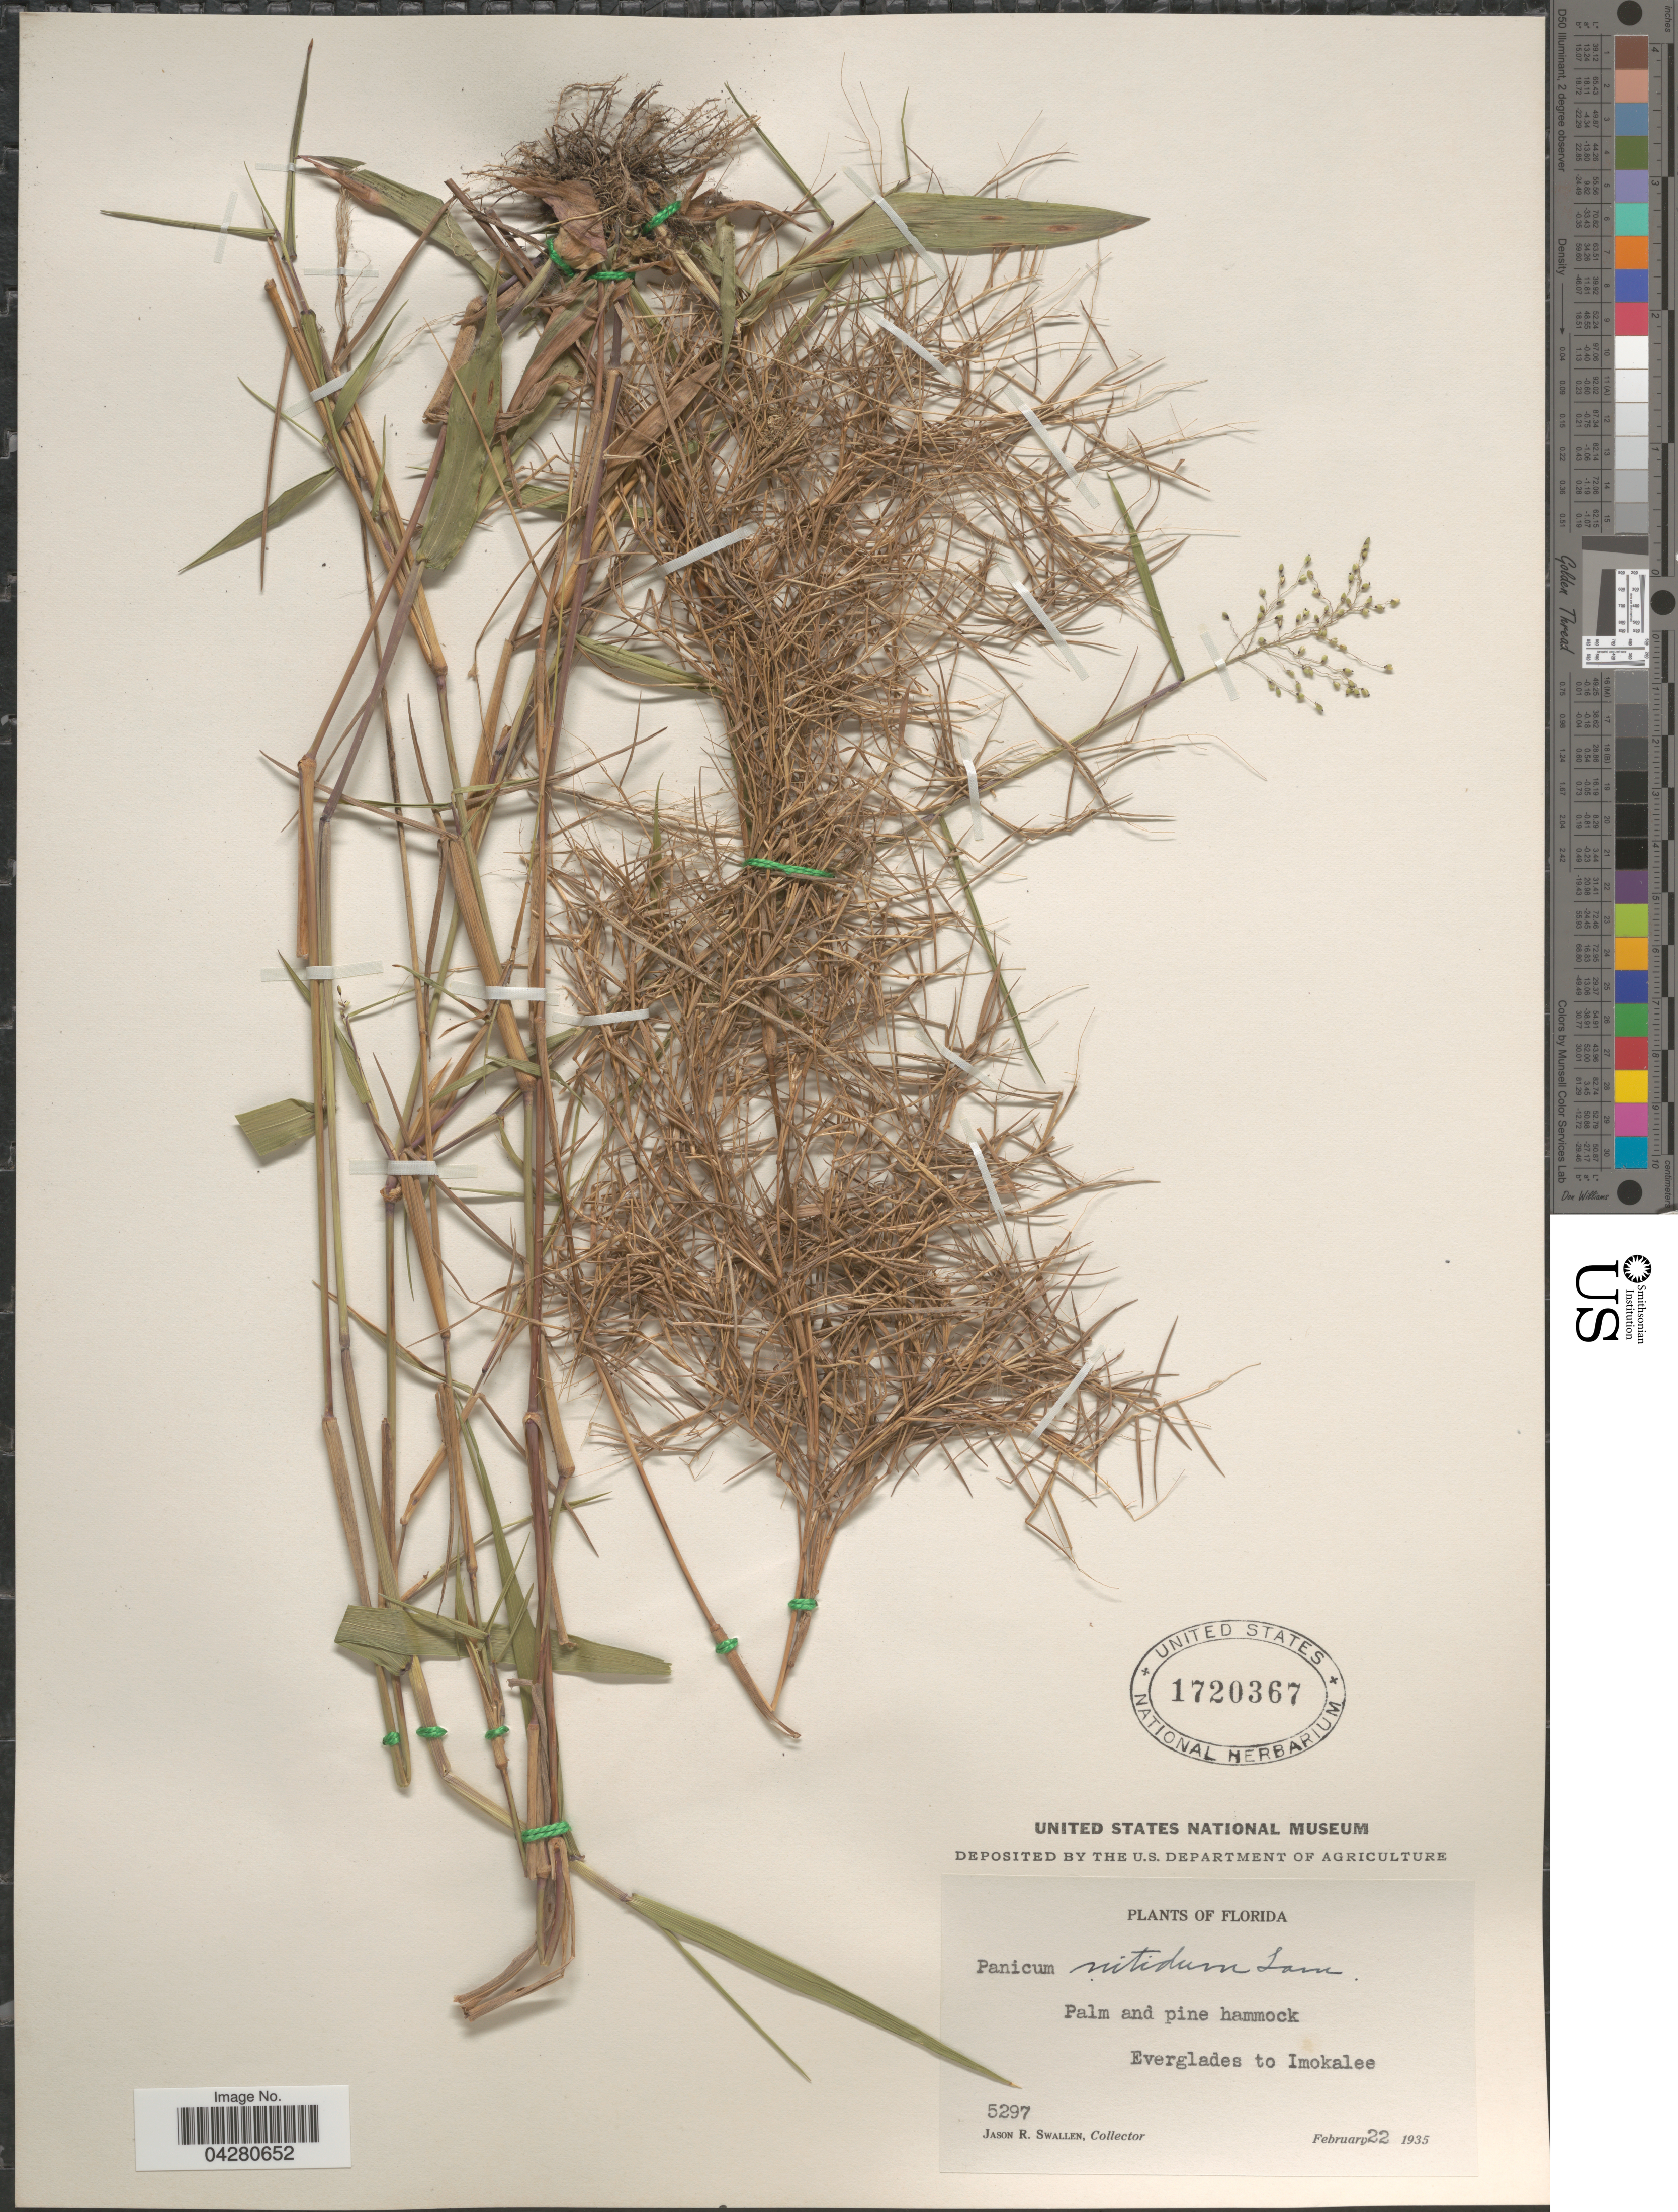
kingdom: Plantae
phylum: Tracheophyta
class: Liliopsida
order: Poales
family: Poaceae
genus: Dichanthelium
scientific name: Dichanthelium dichotomum var. dichotomum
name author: (L.) Gould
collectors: J. R. Swallen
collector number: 5297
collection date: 1935-02-22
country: United States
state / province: Florida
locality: Everglades to Imokalee.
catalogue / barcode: US 1720367